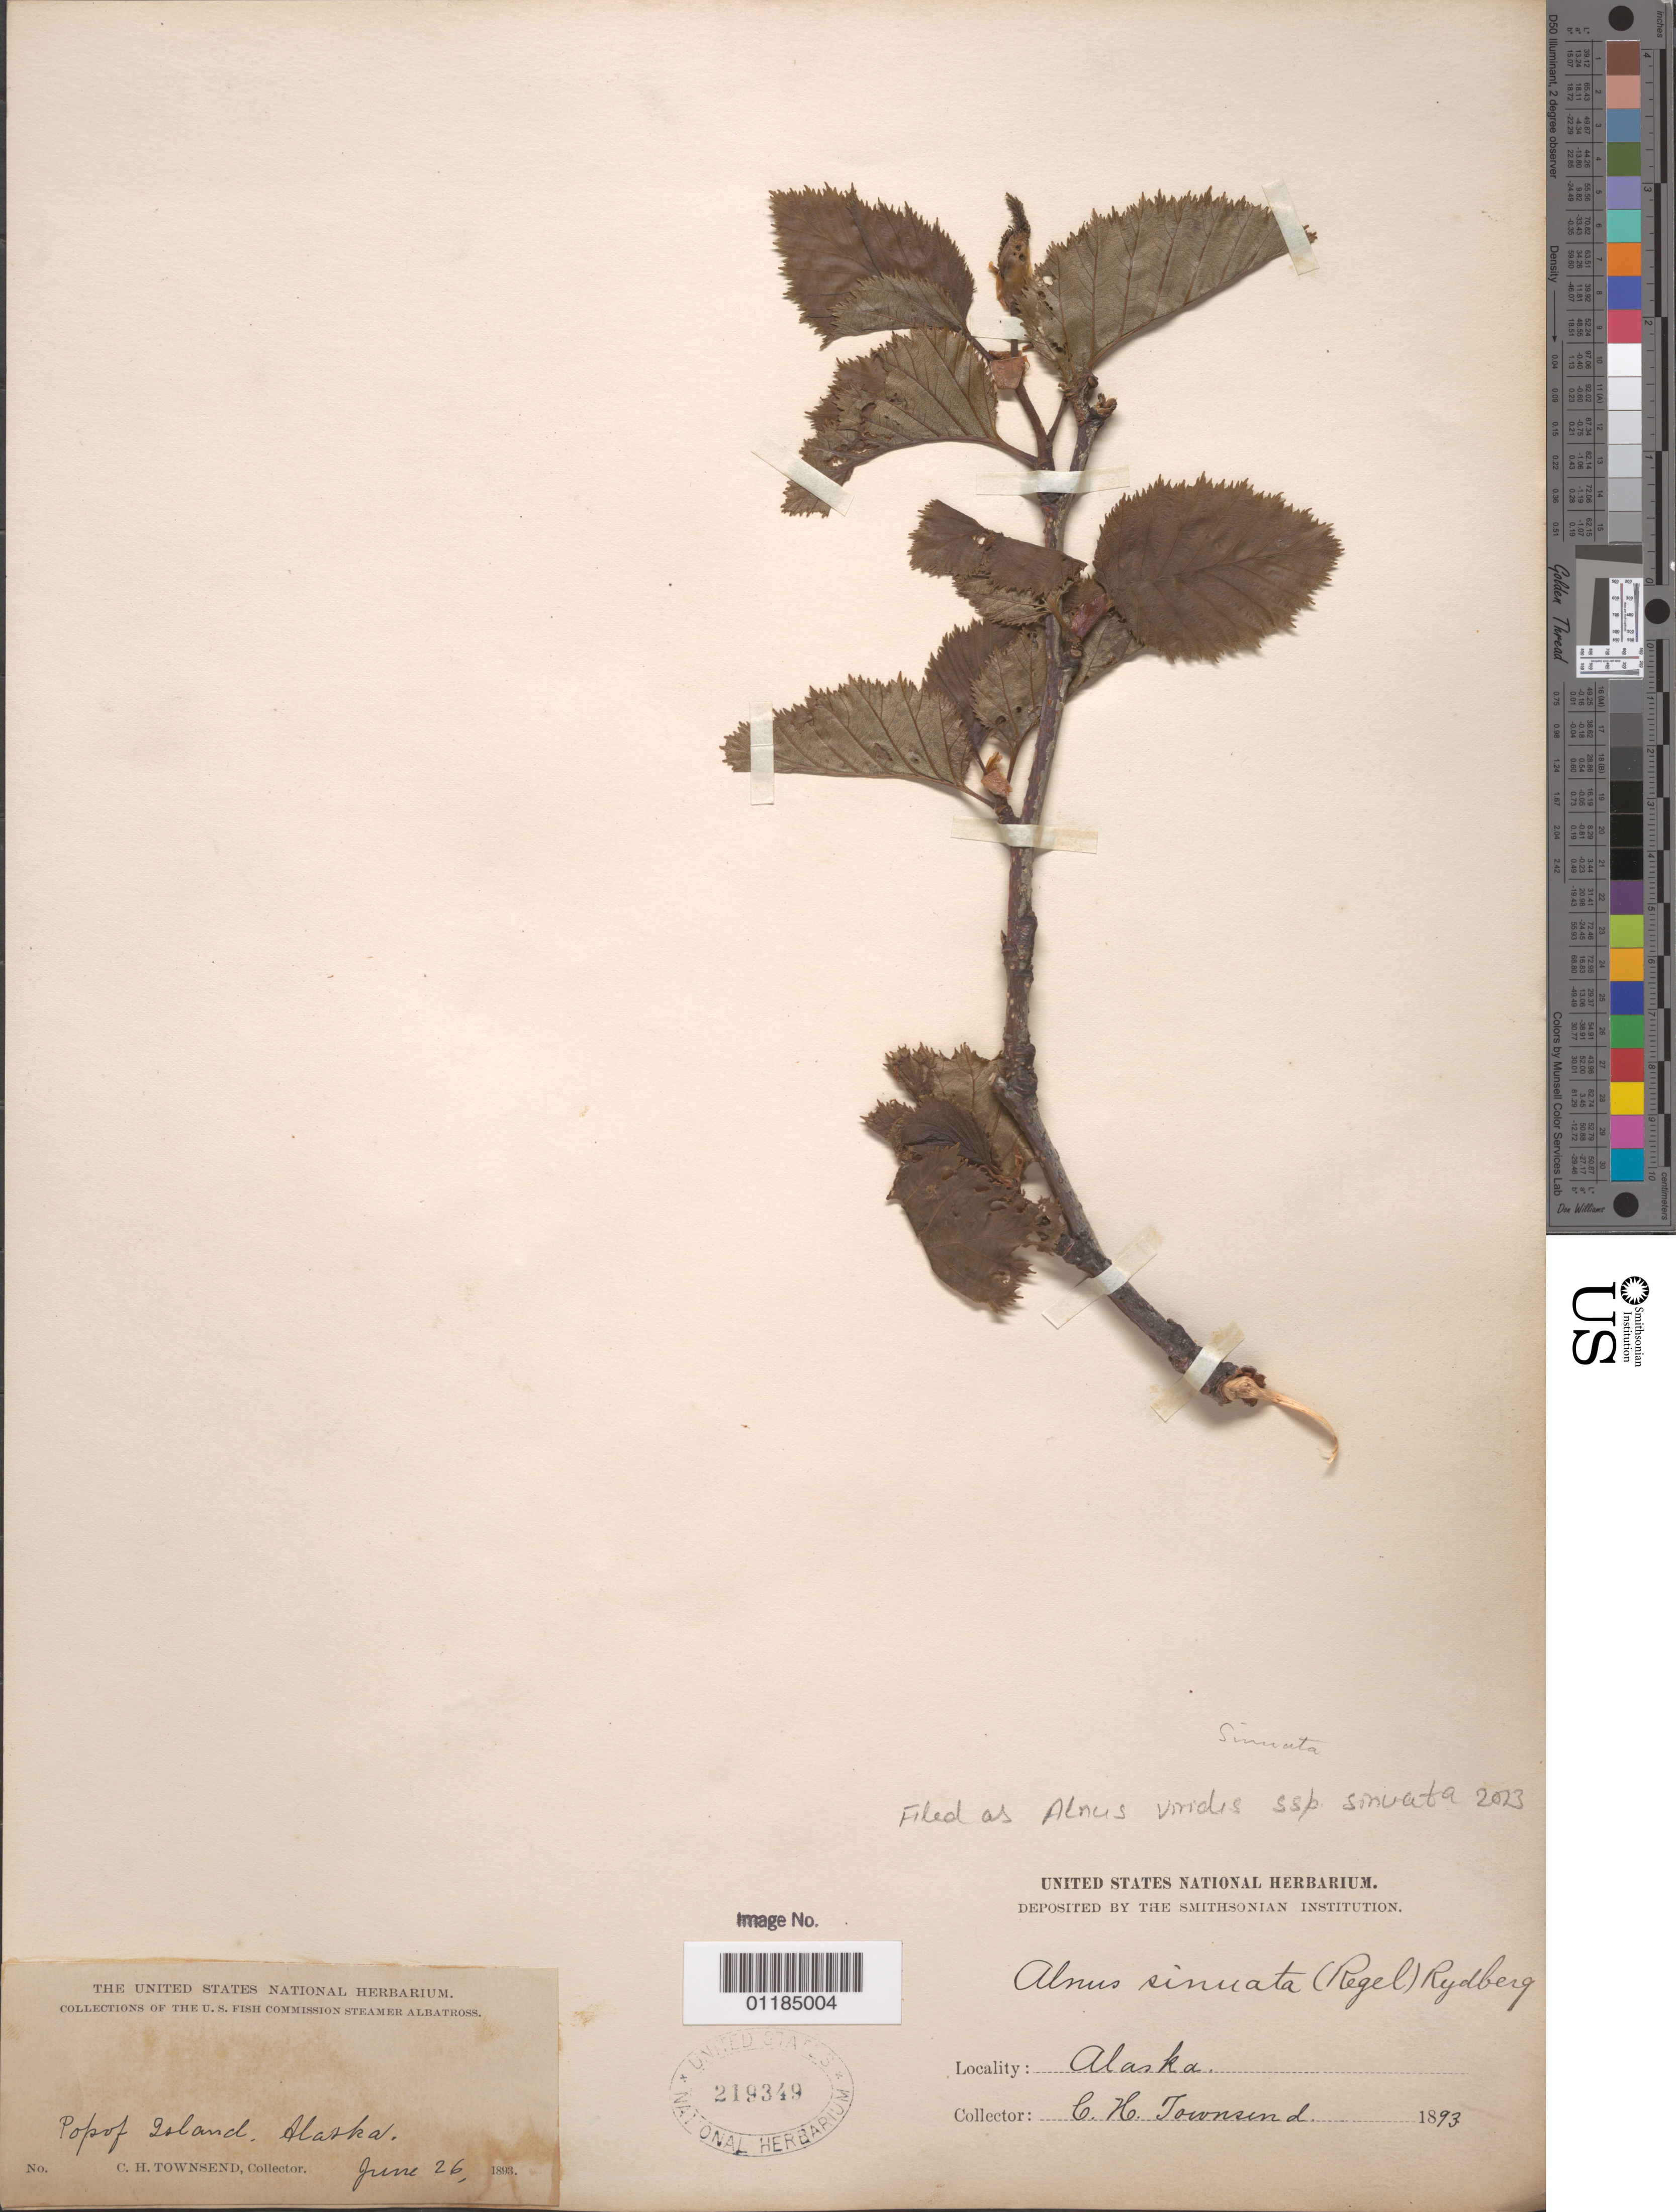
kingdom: Plantae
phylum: Tracheophyta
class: Magnoliopsida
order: Fagales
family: Betulaceae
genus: Alnus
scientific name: Alnus viridis subsp. sinuata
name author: Regel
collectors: C. H. Townsend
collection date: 1893-06-26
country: United States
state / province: Alaska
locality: Popof Island.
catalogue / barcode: US 219349